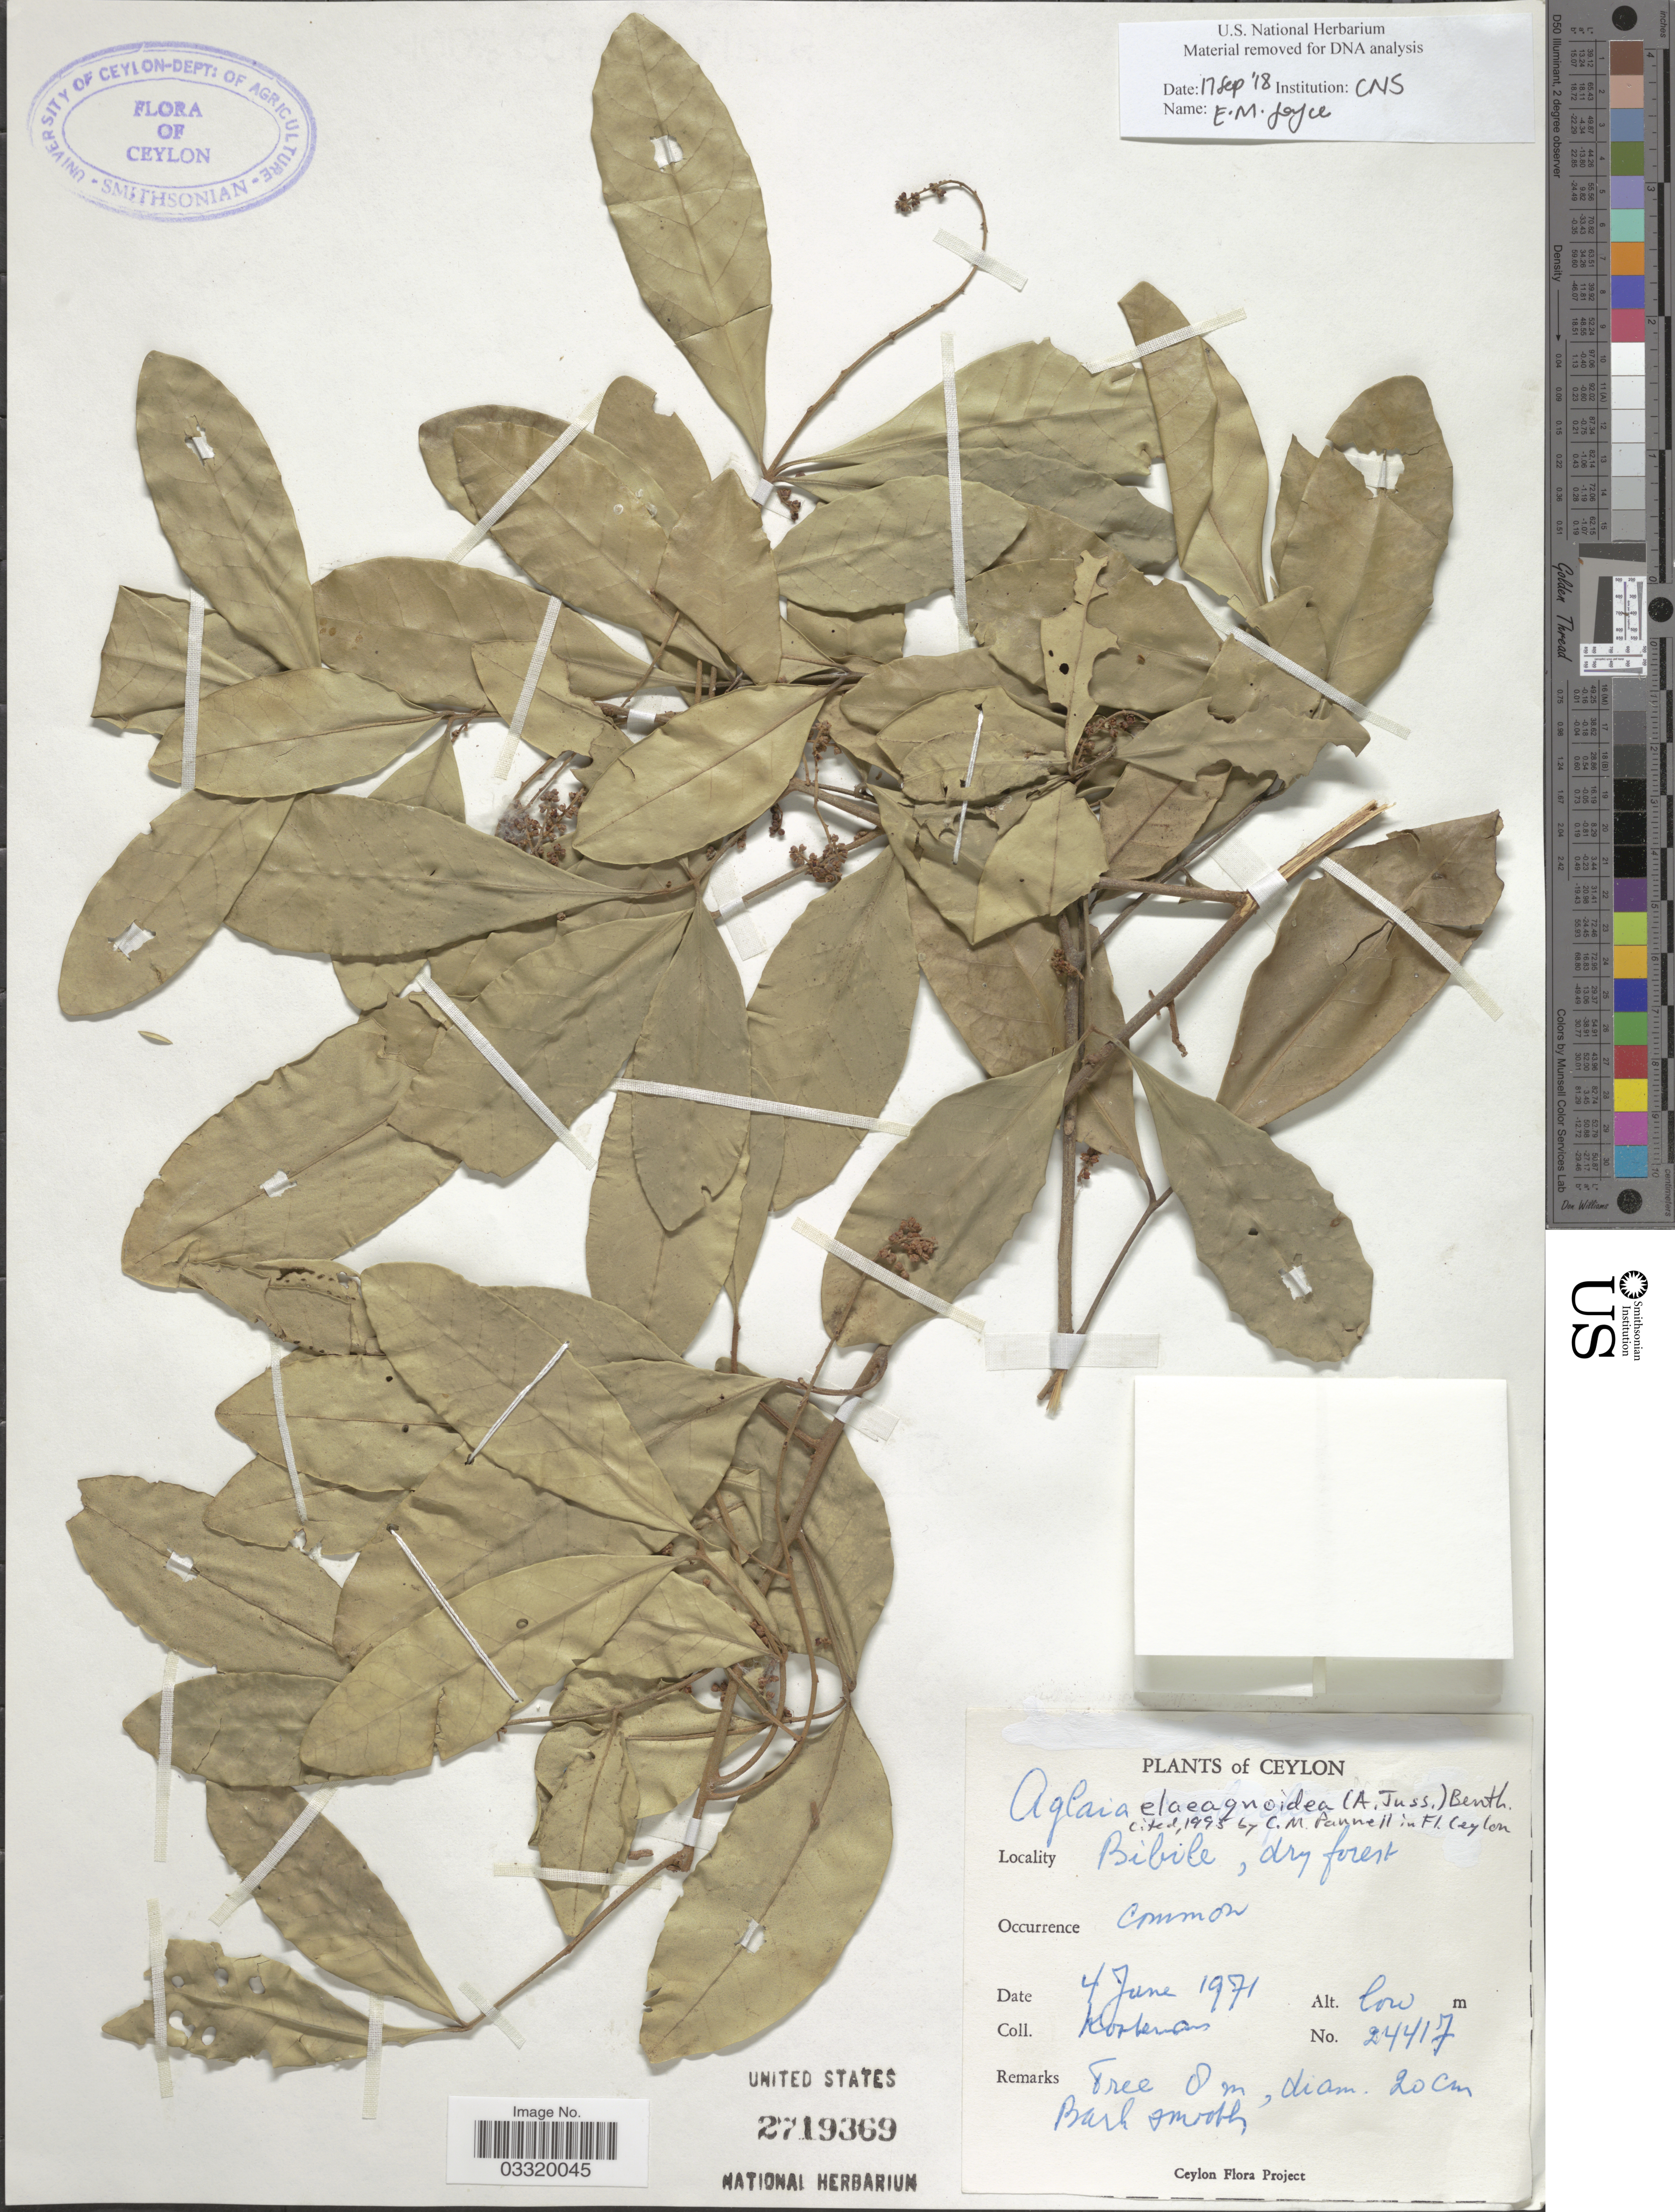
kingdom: Plantae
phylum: Tracheophyta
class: Magnoliopsida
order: Sapindales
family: Meliaceae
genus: Aglaia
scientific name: Aglaia elaeagnoidea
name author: (A. Juss.) Benth.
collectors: Kostermans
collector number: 24417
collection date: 1971-06-04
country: Sri Lanka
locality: Ceylon. Bibile.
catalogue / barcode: US 2719369